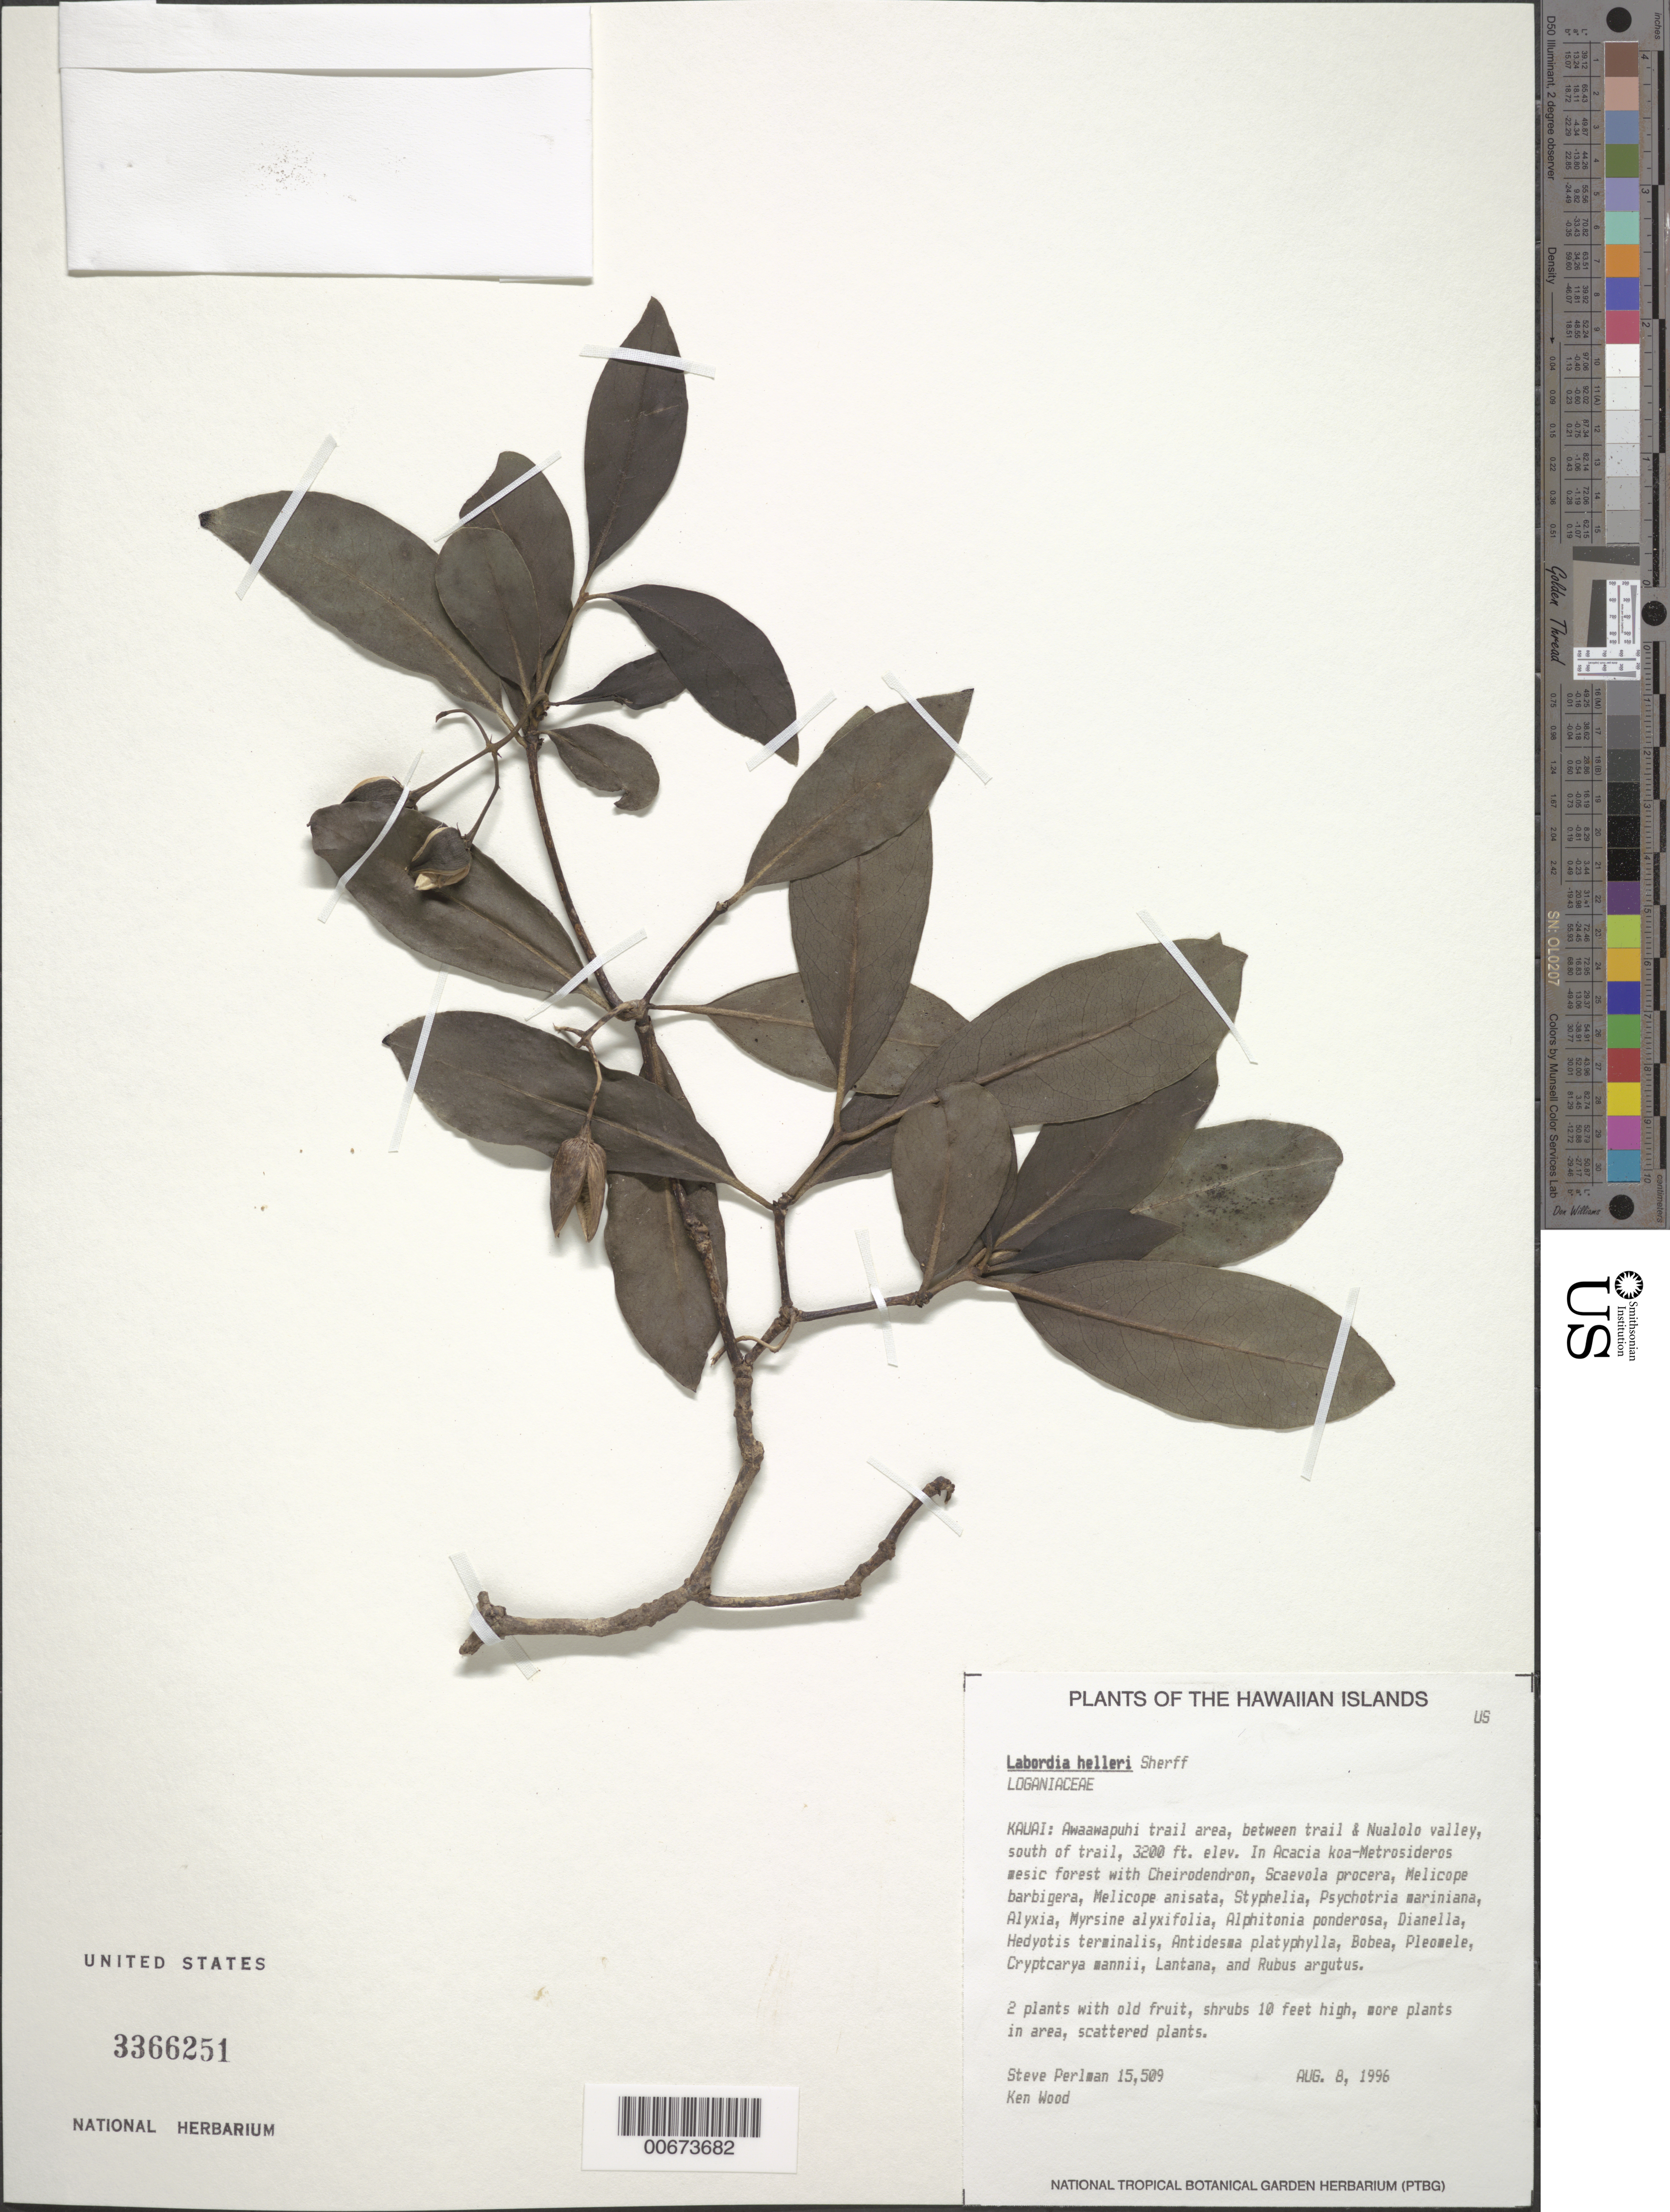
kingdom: Plantae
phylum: Tracheophyta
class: Magnoliopsida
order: Gentianales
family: Loganiaceae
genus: Geniostoma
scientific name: Geniostoma helleri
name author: (Sherff) Byng & Christenh.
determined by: Wagner, W. L., (BOT), Smithsonian Institution - National Museum of Natural History (UNITED STATES)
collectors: S. P. Perlman & K. Wood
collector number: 15509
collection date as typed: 8 Aug 1996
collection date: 1996-08-08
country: United States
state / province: Hawaii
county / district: Kauai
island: Kaua'i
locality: Awa'awapuhi trail area, between trail and Nualolo valley, south of trail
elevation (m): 975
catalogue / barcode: US 3366251